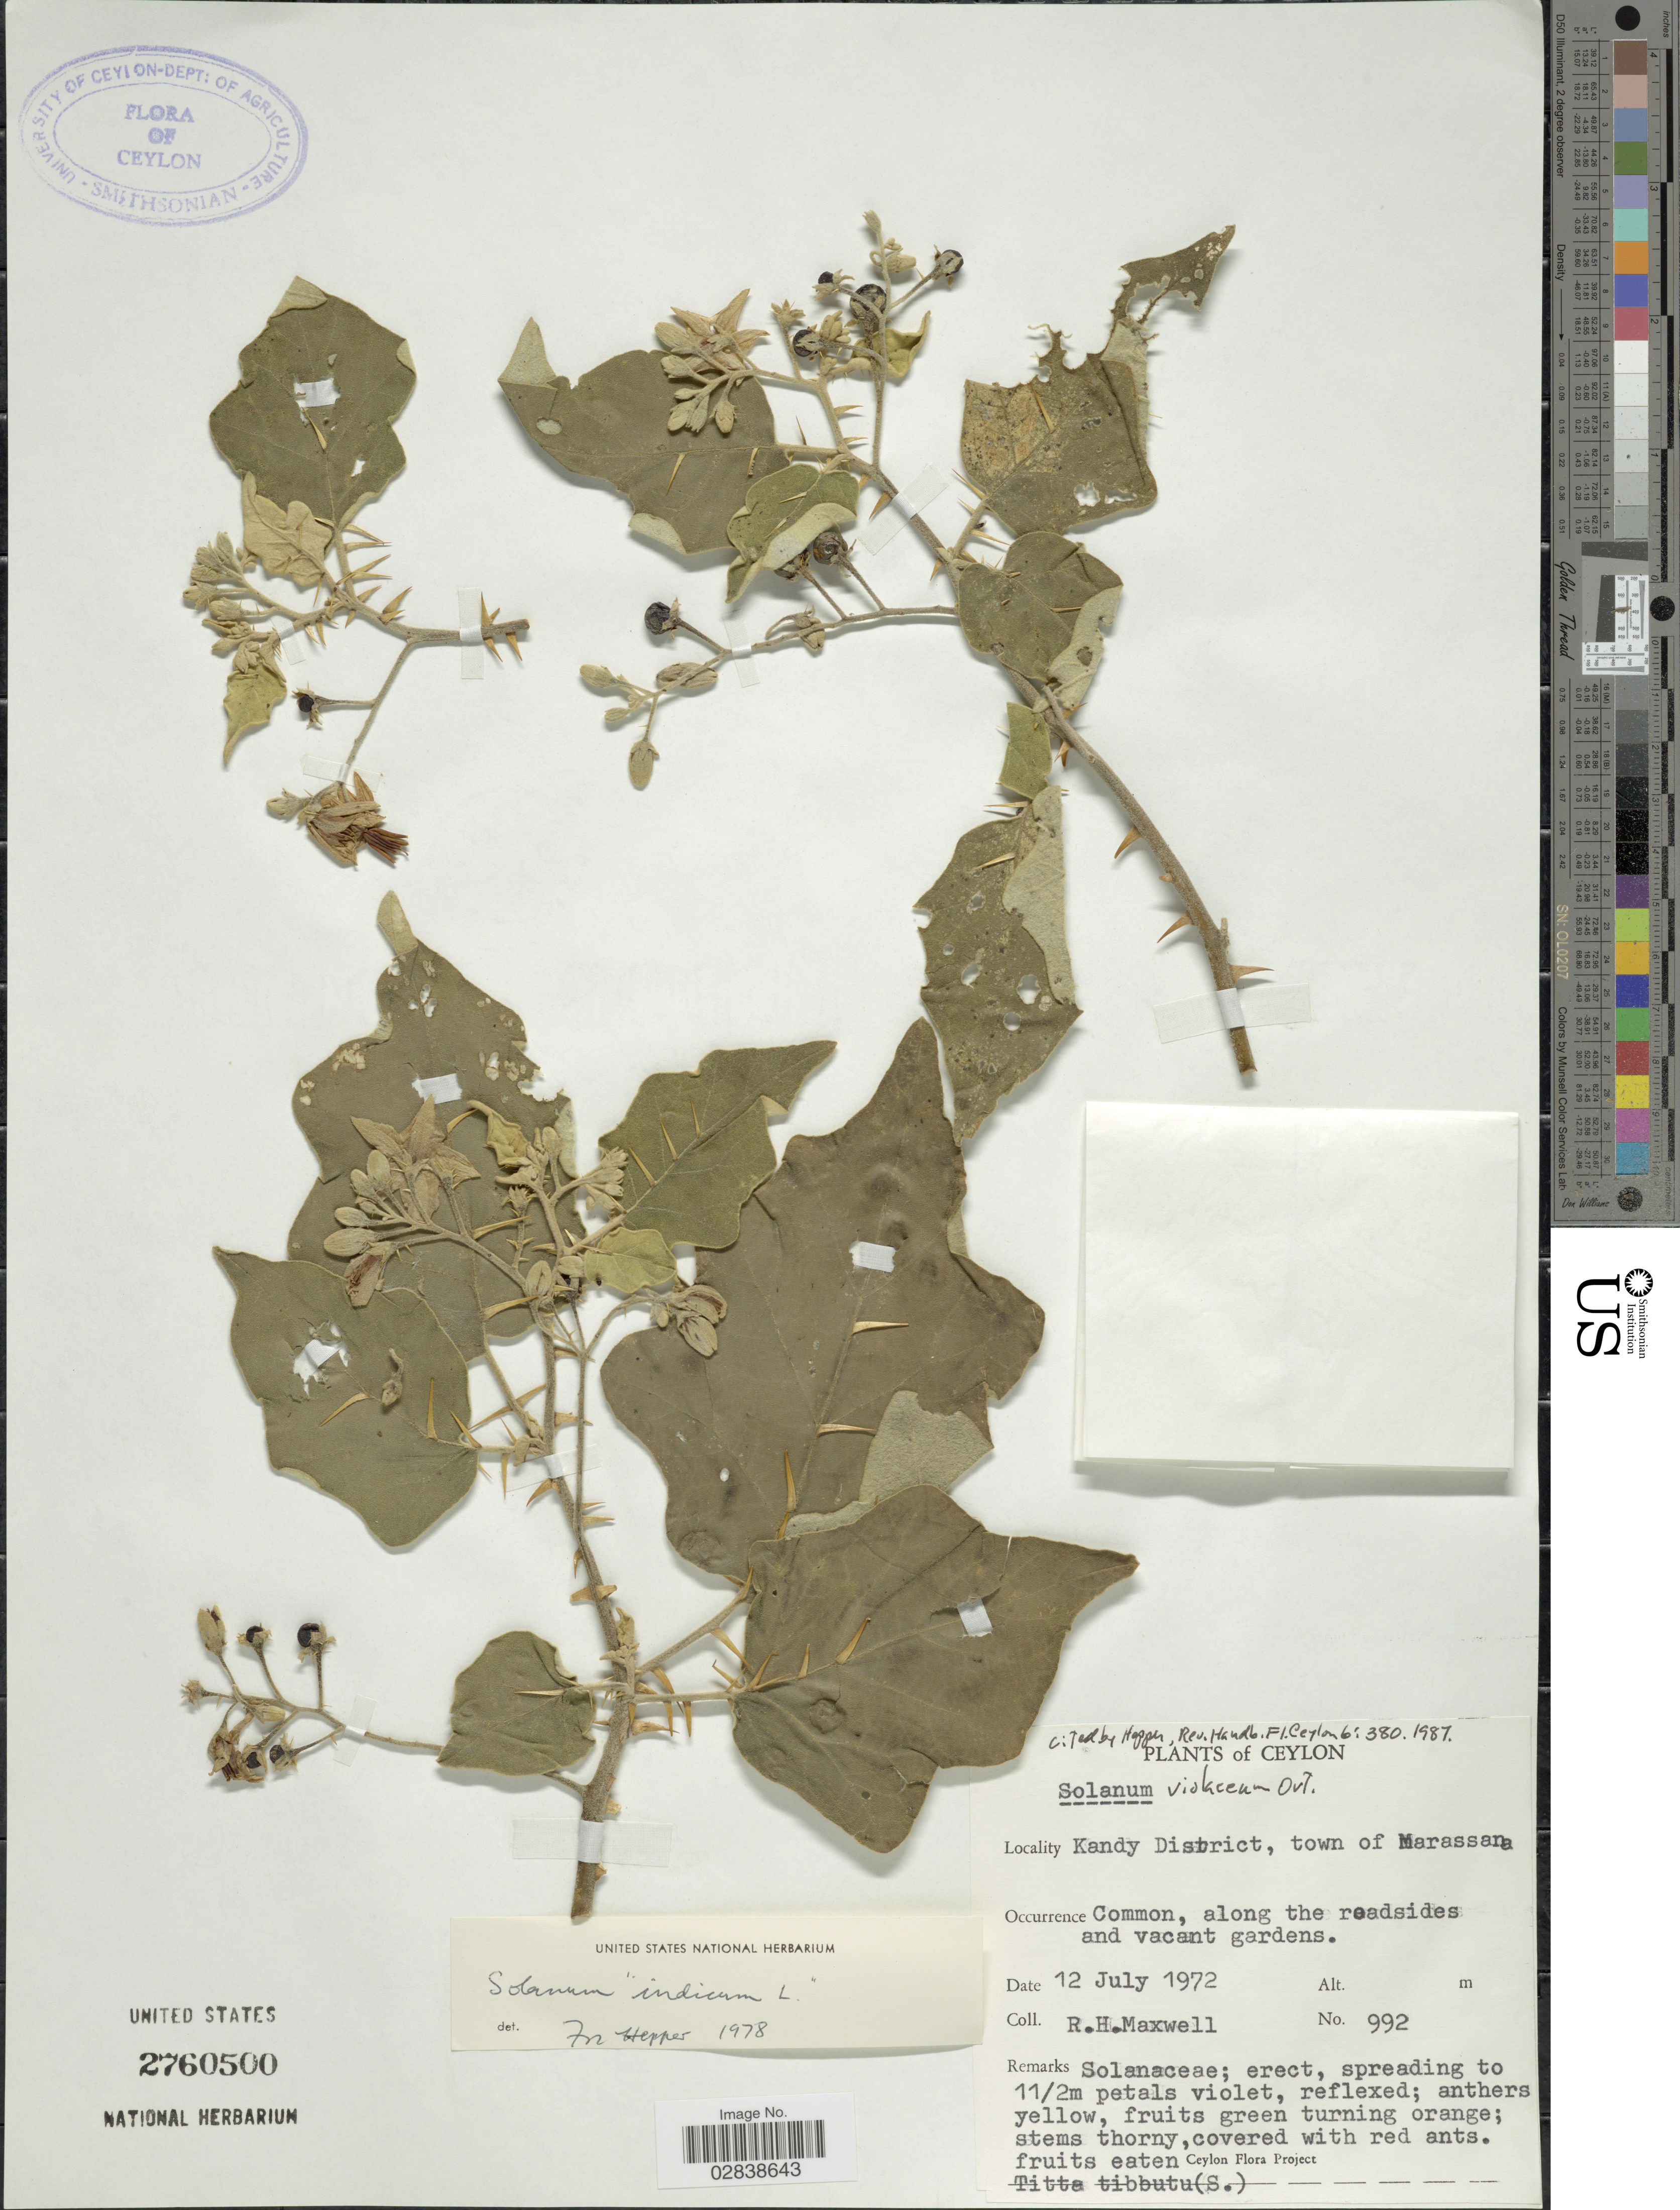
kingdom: Plantae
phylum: Tracheophyta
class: Magnoliopsida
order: Solanales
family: Solanaceae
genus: Solanum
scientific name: Solanum violaceum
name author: Ortega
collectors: R. Maxwell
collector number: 992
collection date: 1972-07-12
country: Sri Lanka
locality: Ceylon. Kandy District, town of Marassana.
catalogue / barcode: US 2760500